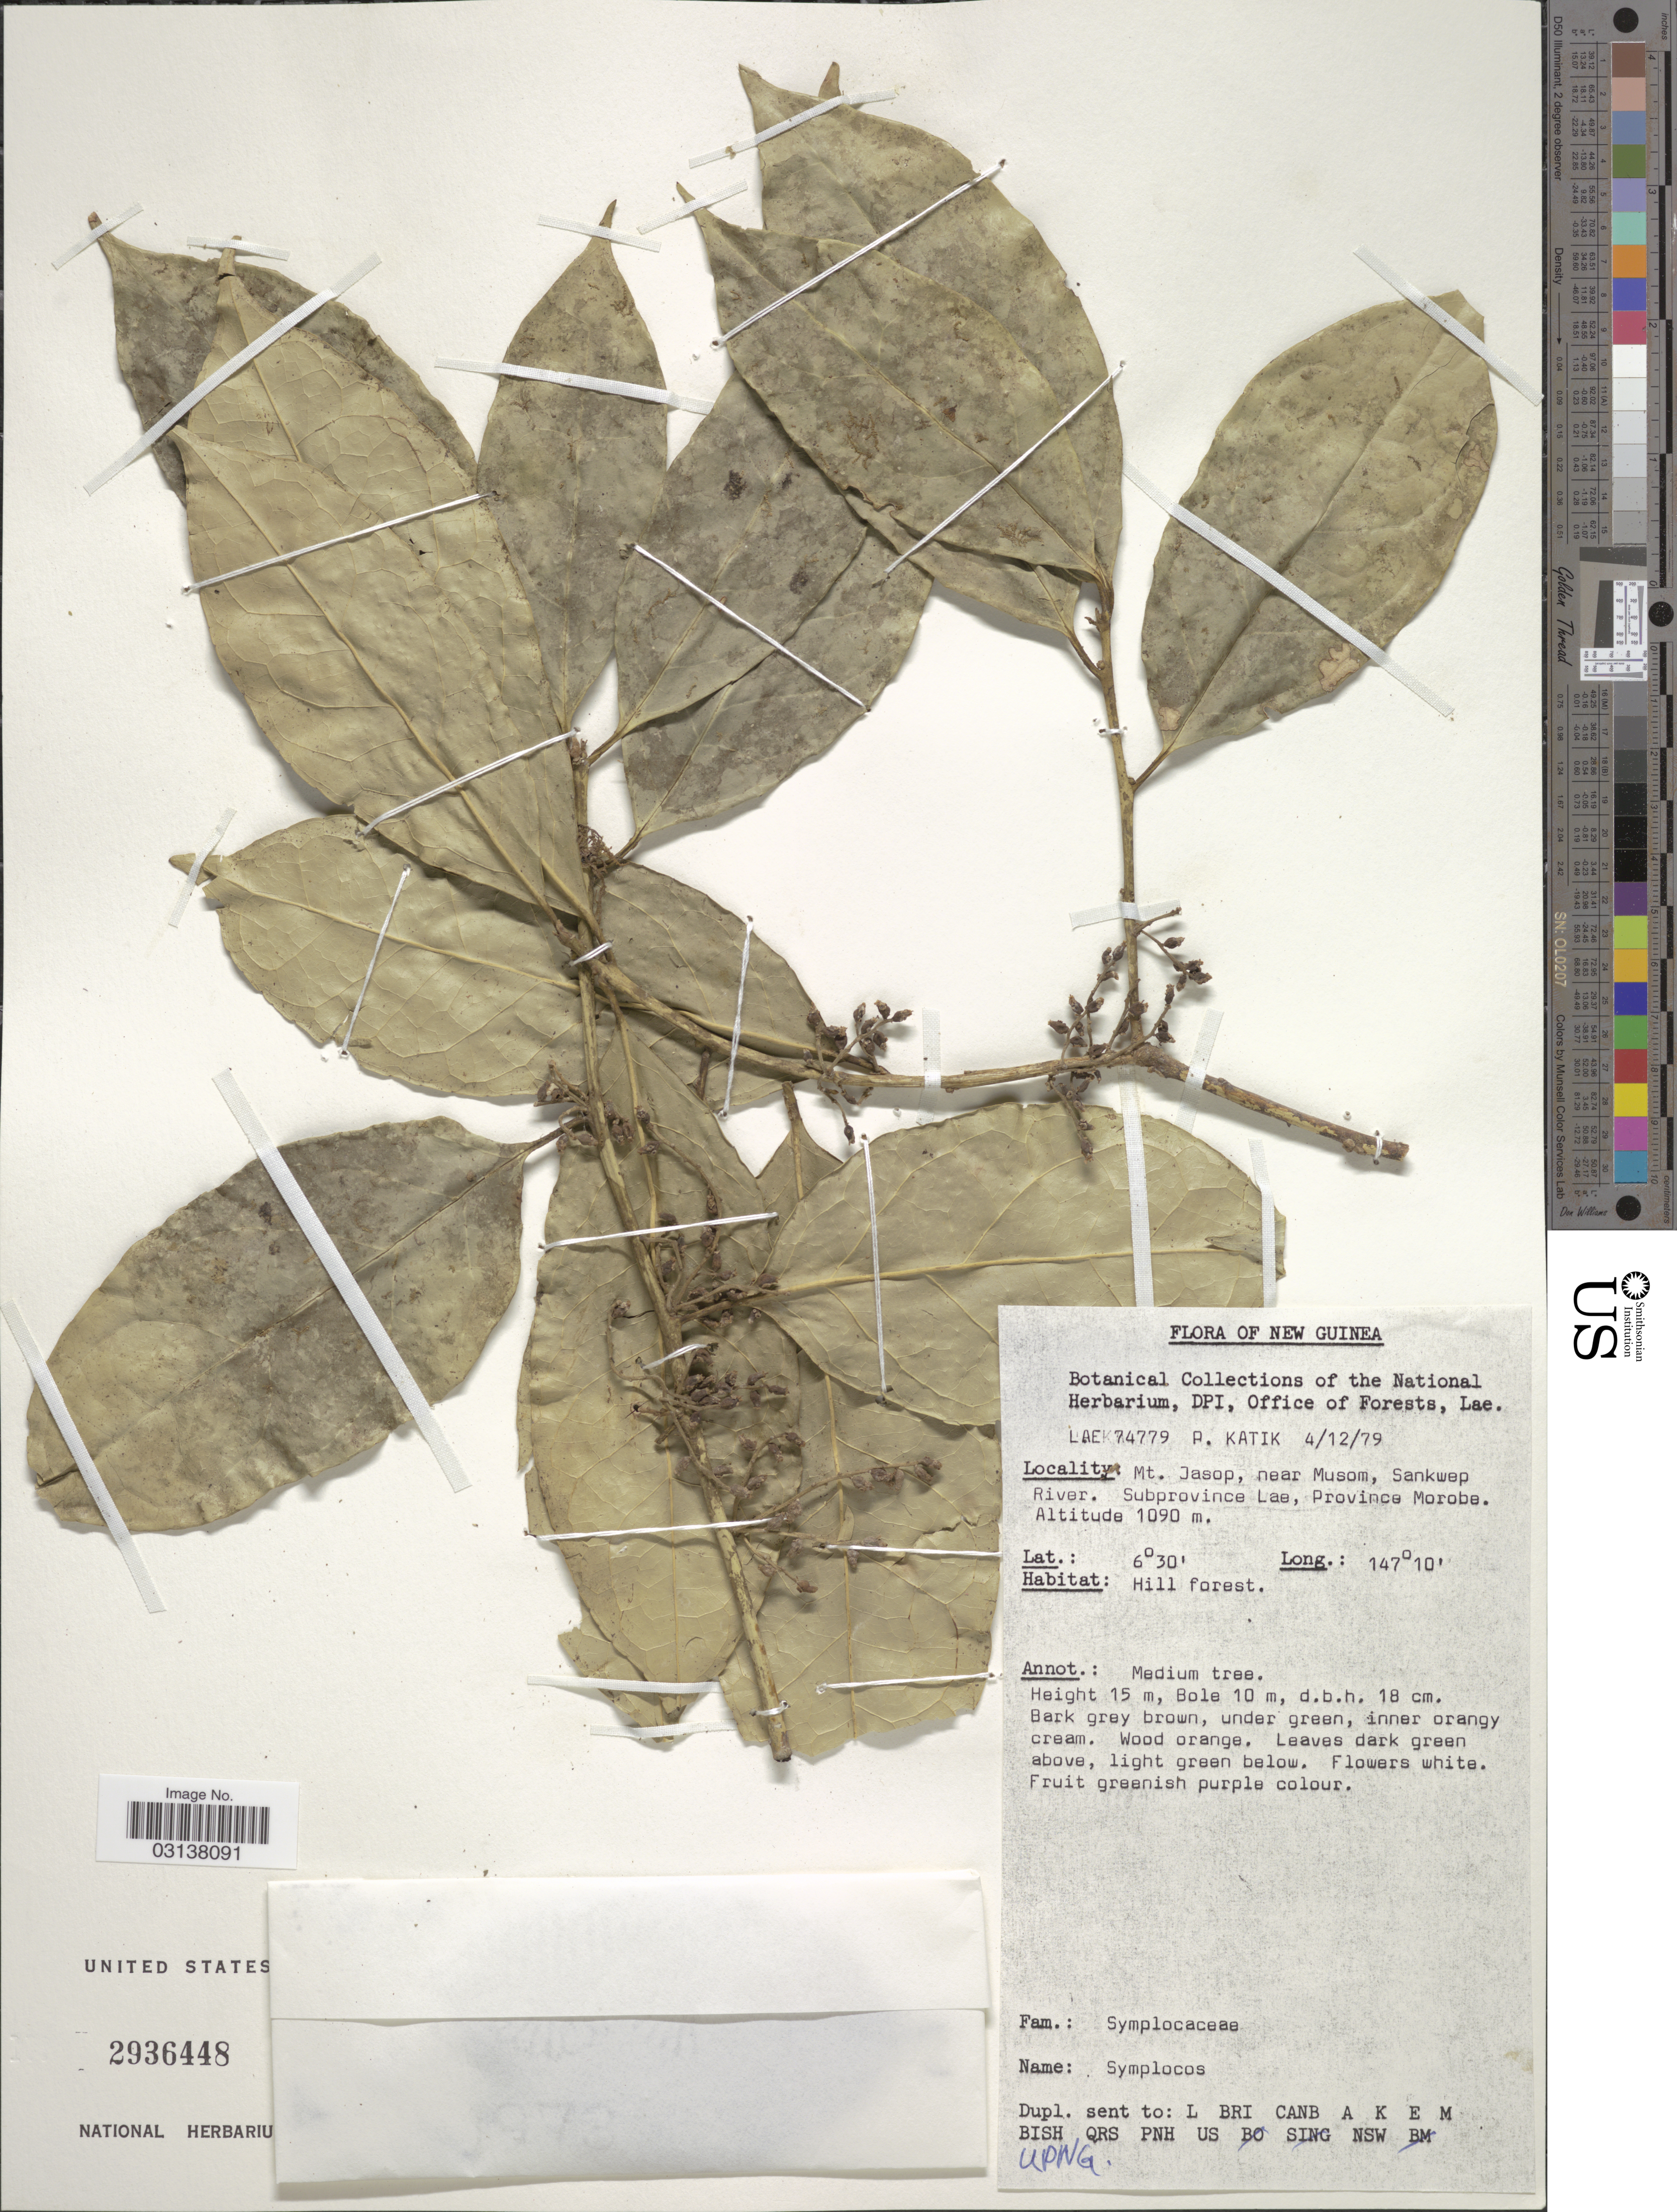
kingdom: Plantae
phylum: Tracheophyta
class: Magnoliopsida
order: Ericales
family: Symplocaceae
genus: Symplocos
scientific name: Symplocos cochinchinensis var. maculata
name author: (Brand) Noot.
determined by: Nooteboom, H. P.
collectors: P. Katik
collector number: LAE74779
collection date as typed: Transcribed d/m/y: 4/12/79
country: Papua New Guinea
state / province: Morobe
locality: New Guinea. Mt. Jasop, near Musom, Sankwep River. Subprovince Lae, Province Morobe.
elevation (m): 1090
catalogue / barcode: US 2936448